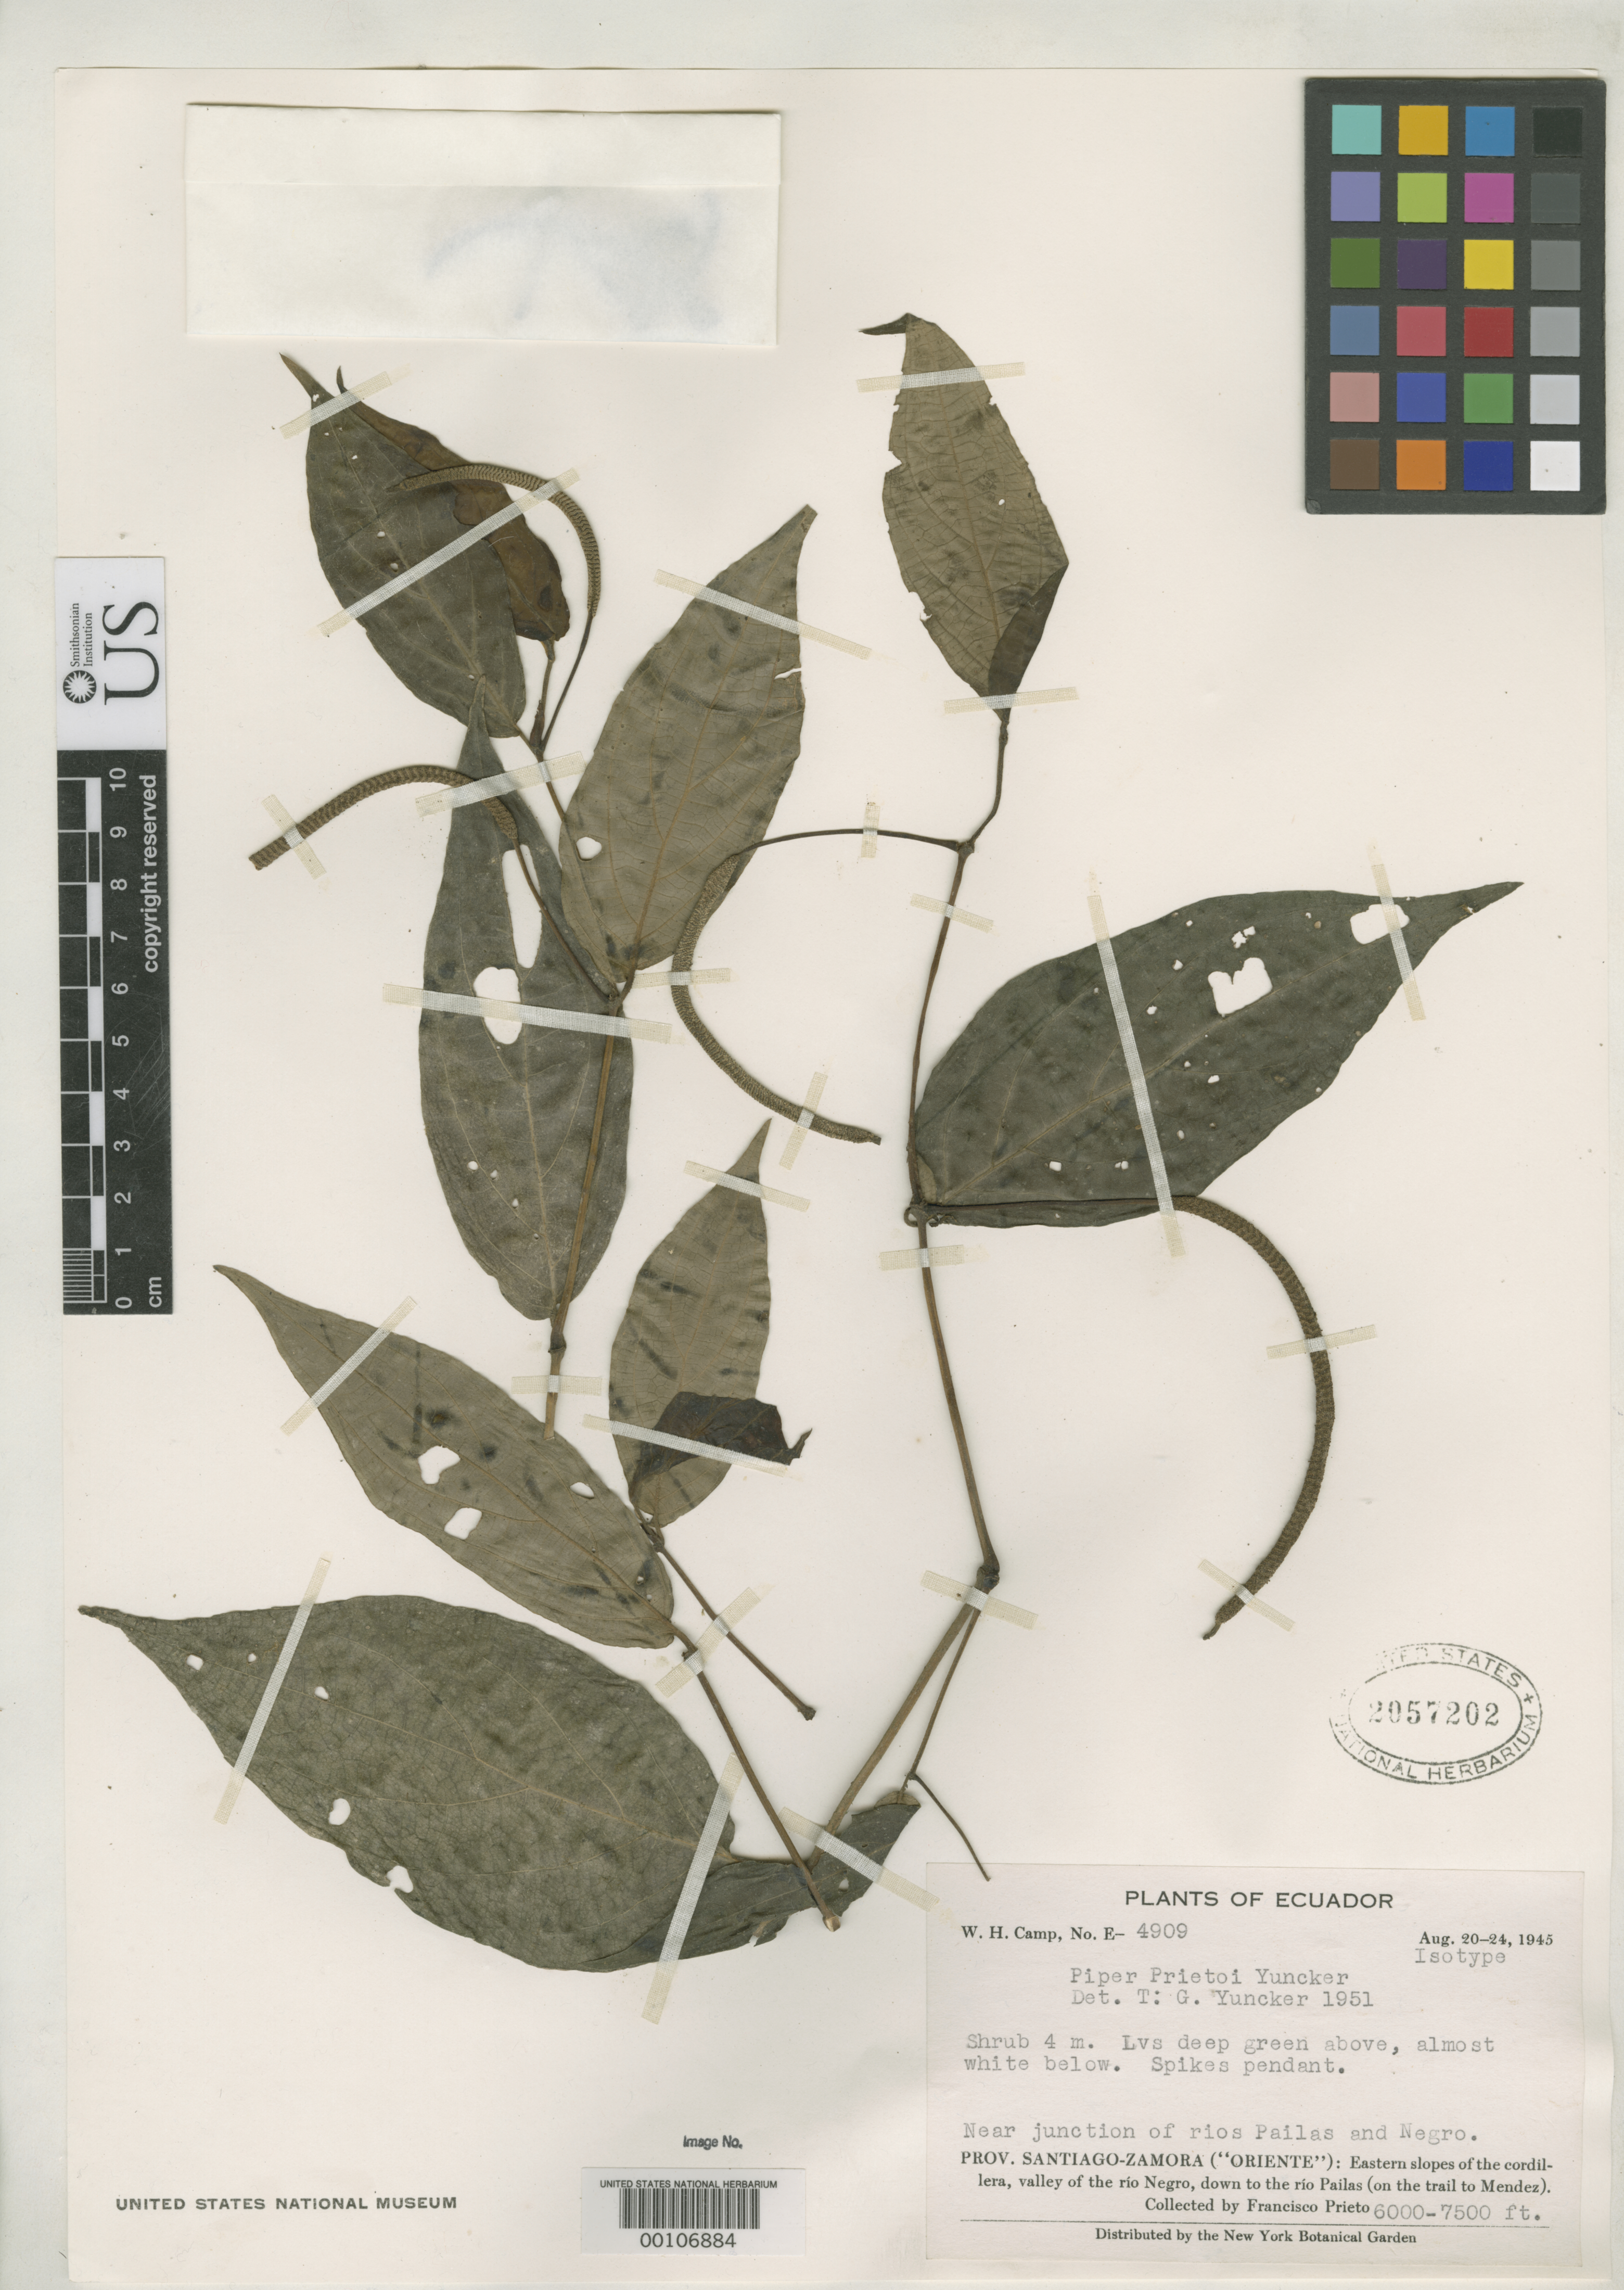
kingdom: Plantae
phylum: Tracheophyta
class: Magnoliopsida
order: Piperales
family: Piperaceae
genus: Piper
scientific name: Piper prietoi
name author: Yunck.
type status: Isotype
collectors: F. Prieto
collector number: Camp E-4909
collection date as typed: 20 Aug 1945 to 24 Aug 1945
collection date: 1945-08-20/1945-08-24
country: Ecuador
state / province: Morona-Santiago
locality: Near junction of Rios Pailas and Negro.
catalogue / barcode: US 2057202